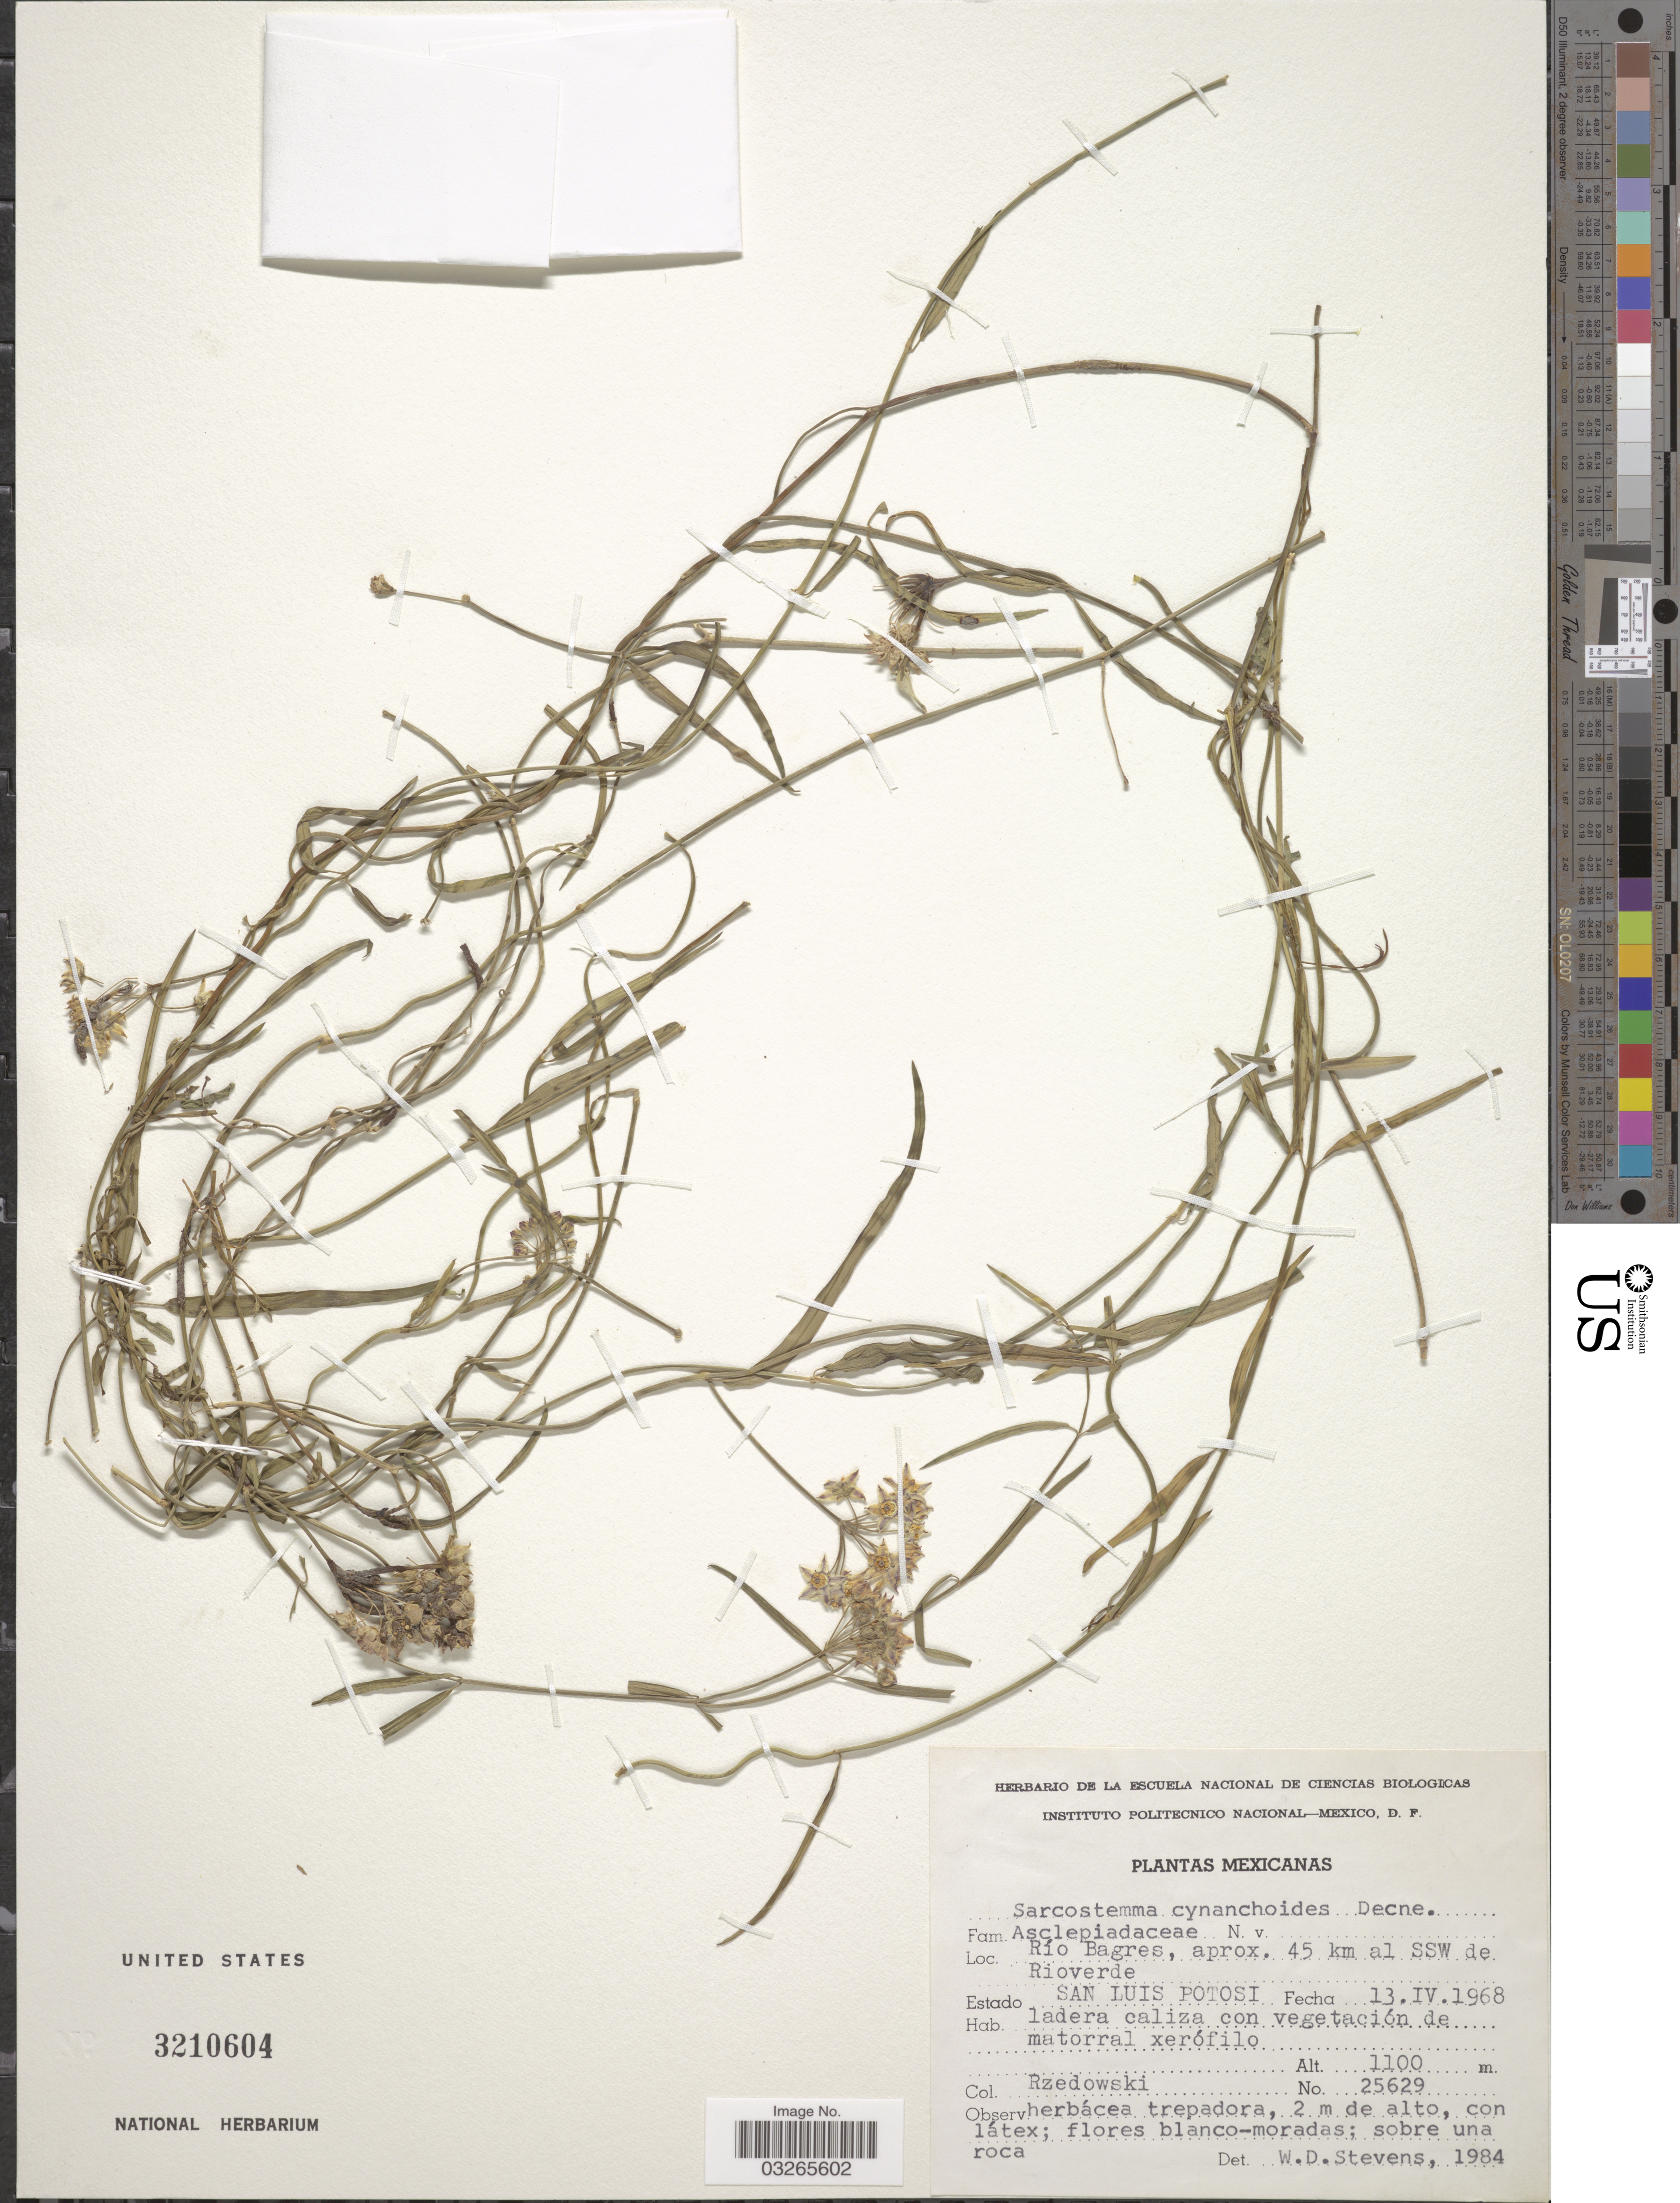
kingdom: Plantae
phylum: Tracheophyta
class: Magnoliopsida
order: Gentianales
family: Apocynaceae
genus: Sarcostemma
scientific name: Sarcostemma cynanchoides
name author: Decne.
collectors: Rzedowski, --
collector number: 25629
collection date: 1968-04-13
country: Mexico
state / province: San Luis Potosí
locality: Río Bagres, aprox. 45 km al SSW de Rioverde.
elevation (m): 1100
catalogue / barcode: US 3210604